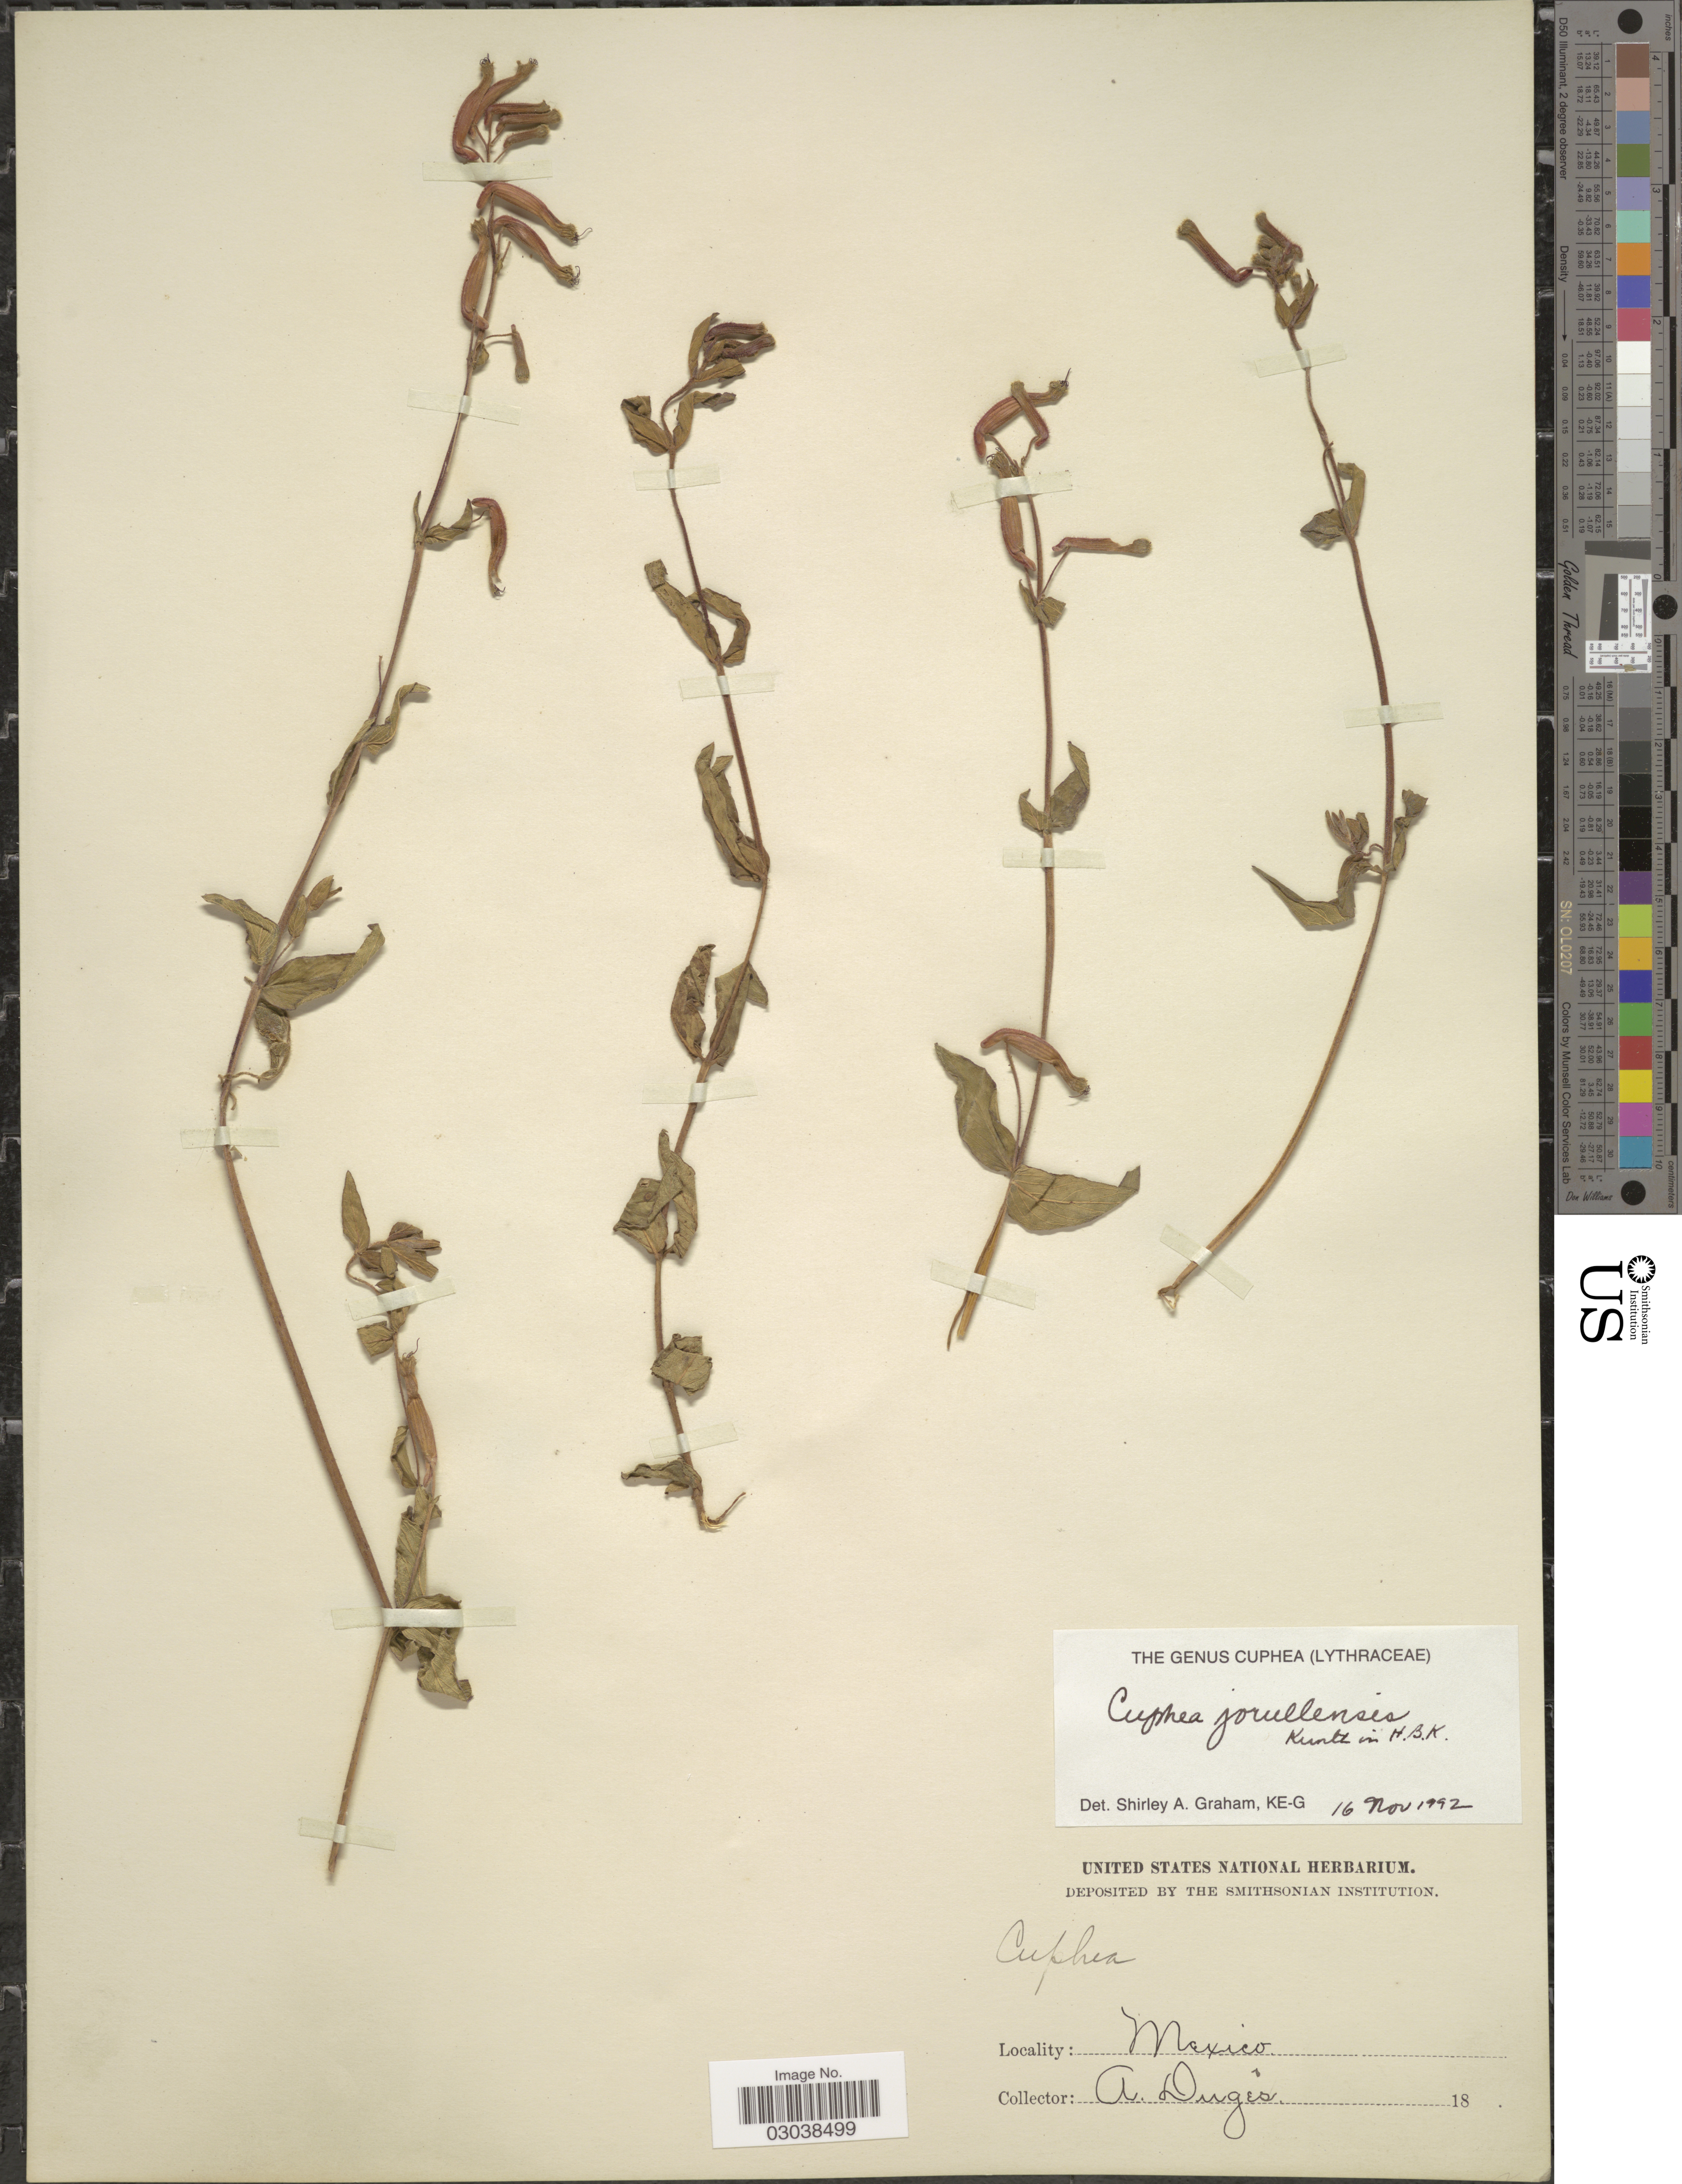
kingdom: Plantae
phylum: Tracheophyta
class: Magnoliopsida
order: Myrtales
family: Lythraceae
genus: Cuphea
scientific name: Cuphea jorullensis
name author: Kunth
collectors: A. Dugès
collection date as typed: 18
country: Mexico